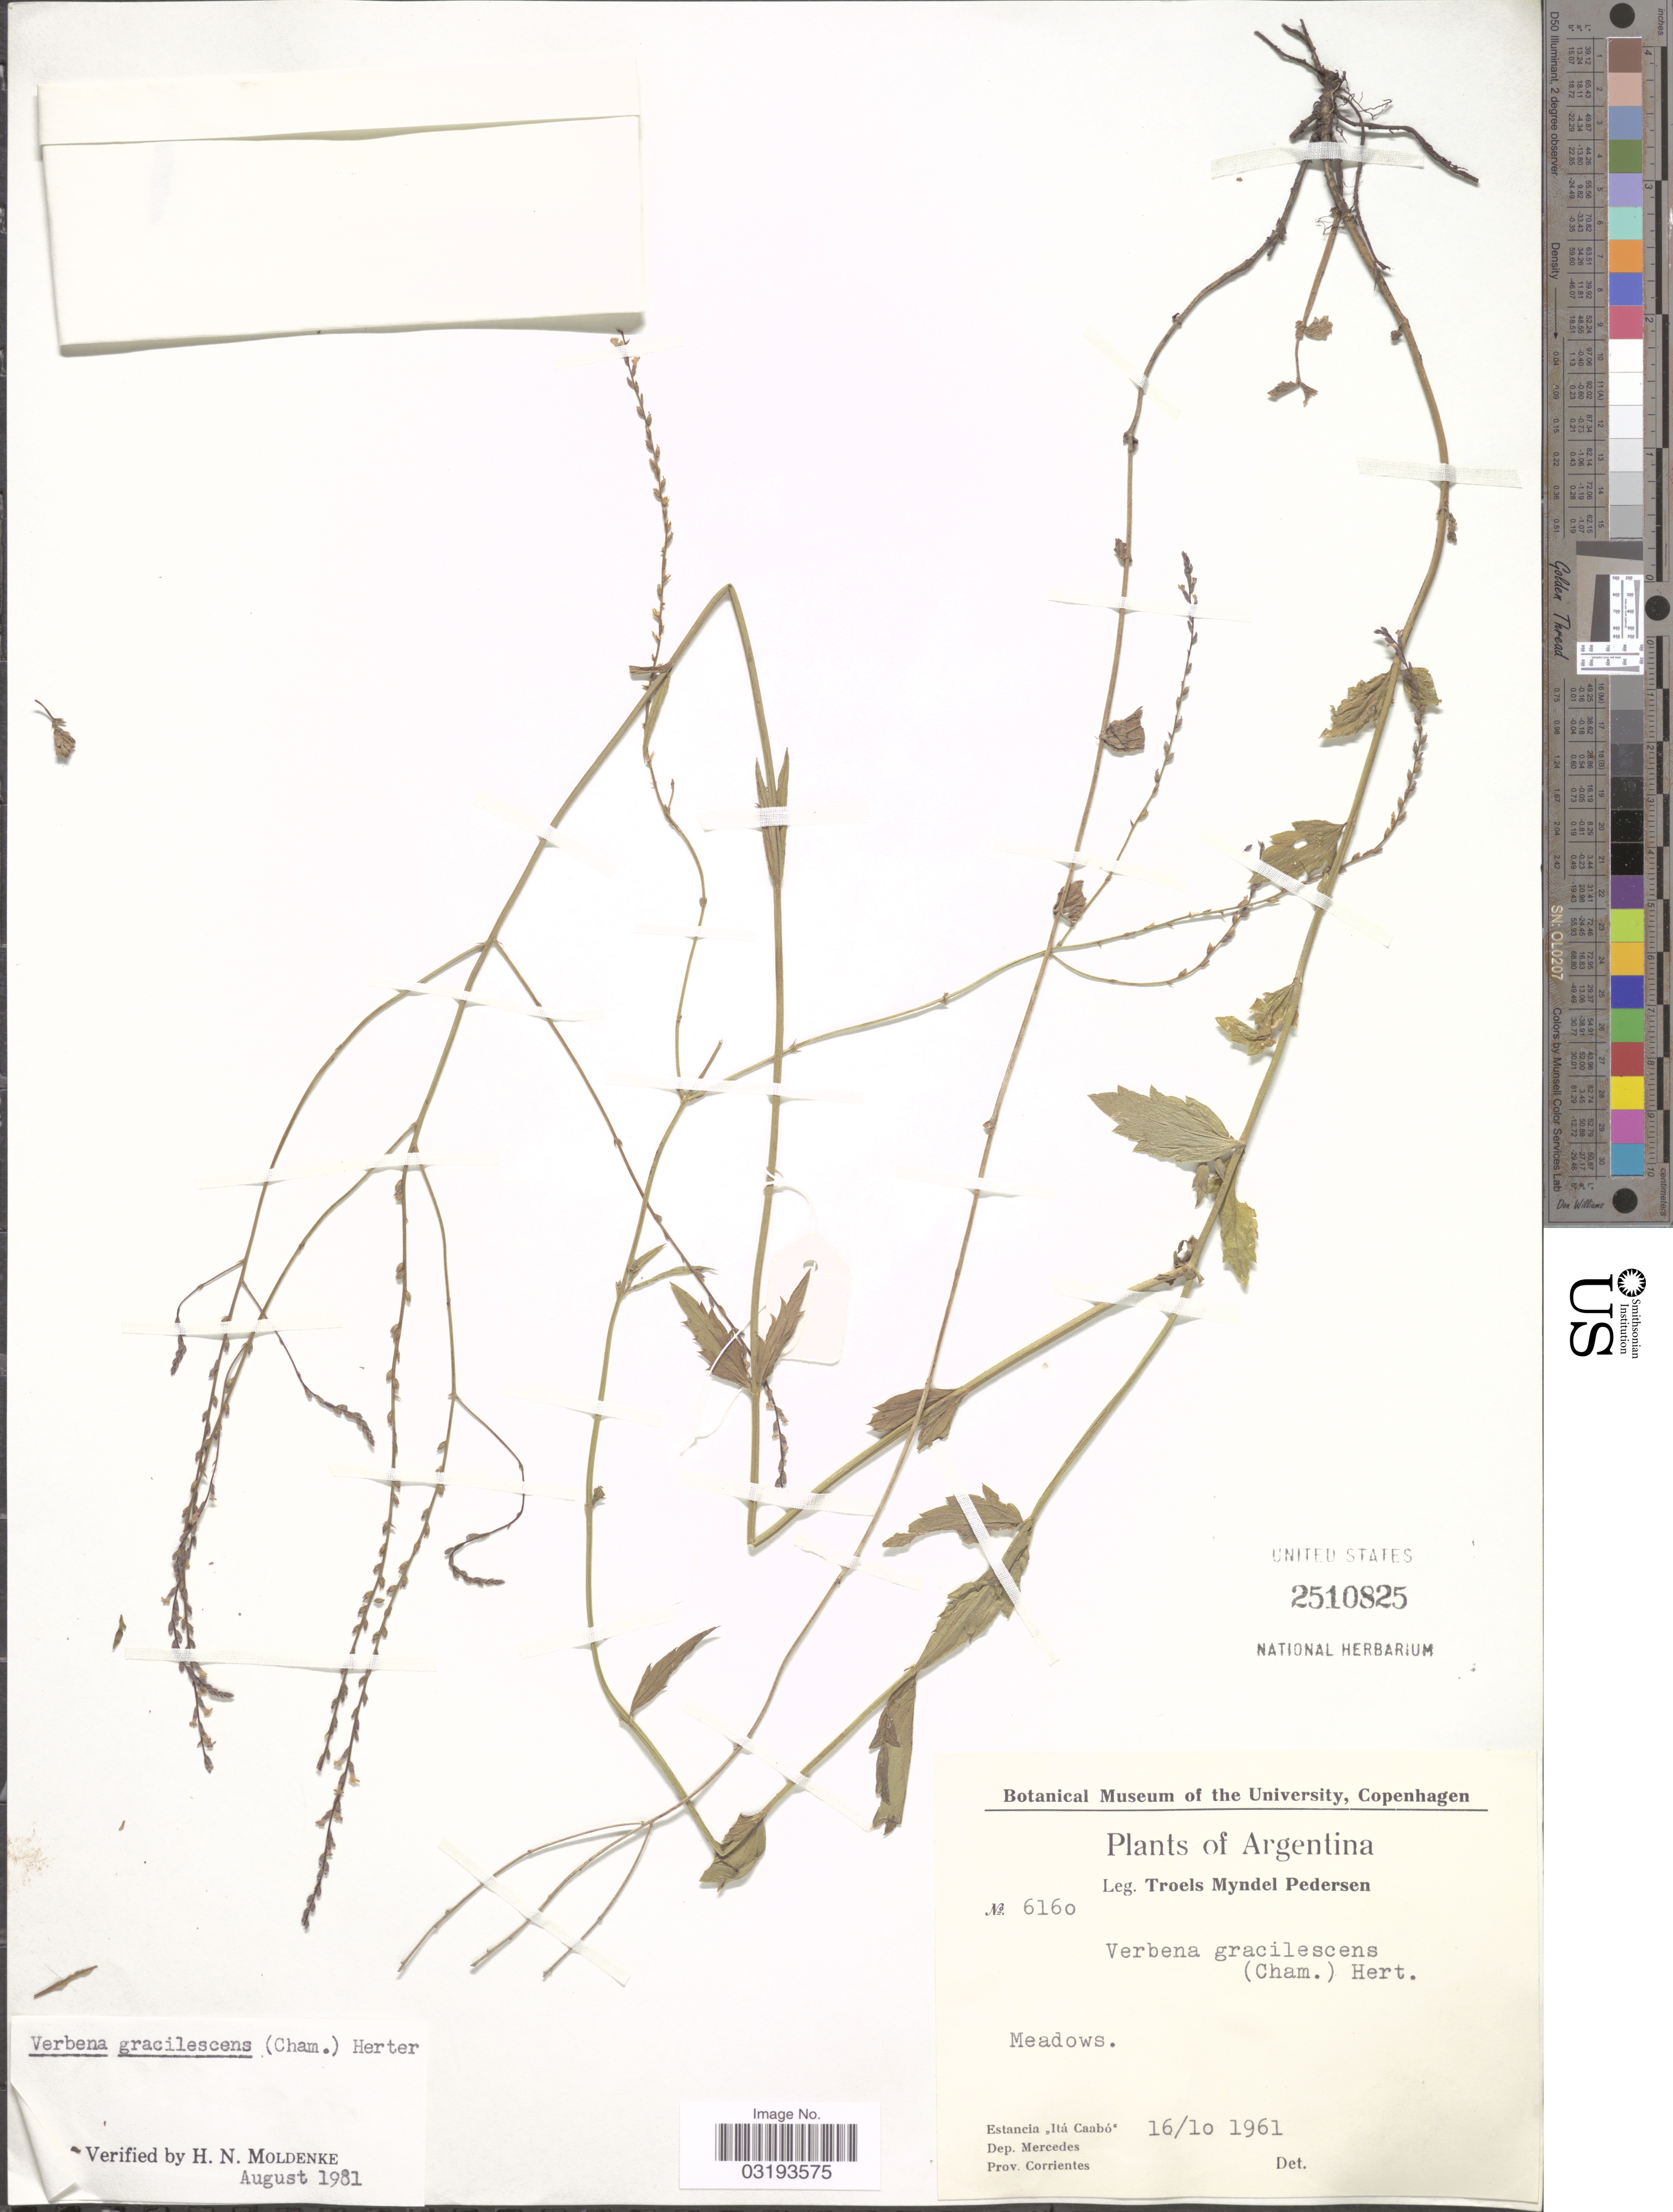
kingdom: Plantae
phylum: Tracheophyta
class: Magnoliopsida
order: Lamiales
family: Verbenaceae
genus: Verbena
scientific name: Verbena gracilescens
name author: (Cham.) Herter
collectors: T. Pederson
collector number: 6160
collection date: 1961-10-16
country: Argentina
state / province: Corrientes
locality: Estancia "Itá Caabó". Dep. Mercedes.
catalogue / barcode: US 2510825